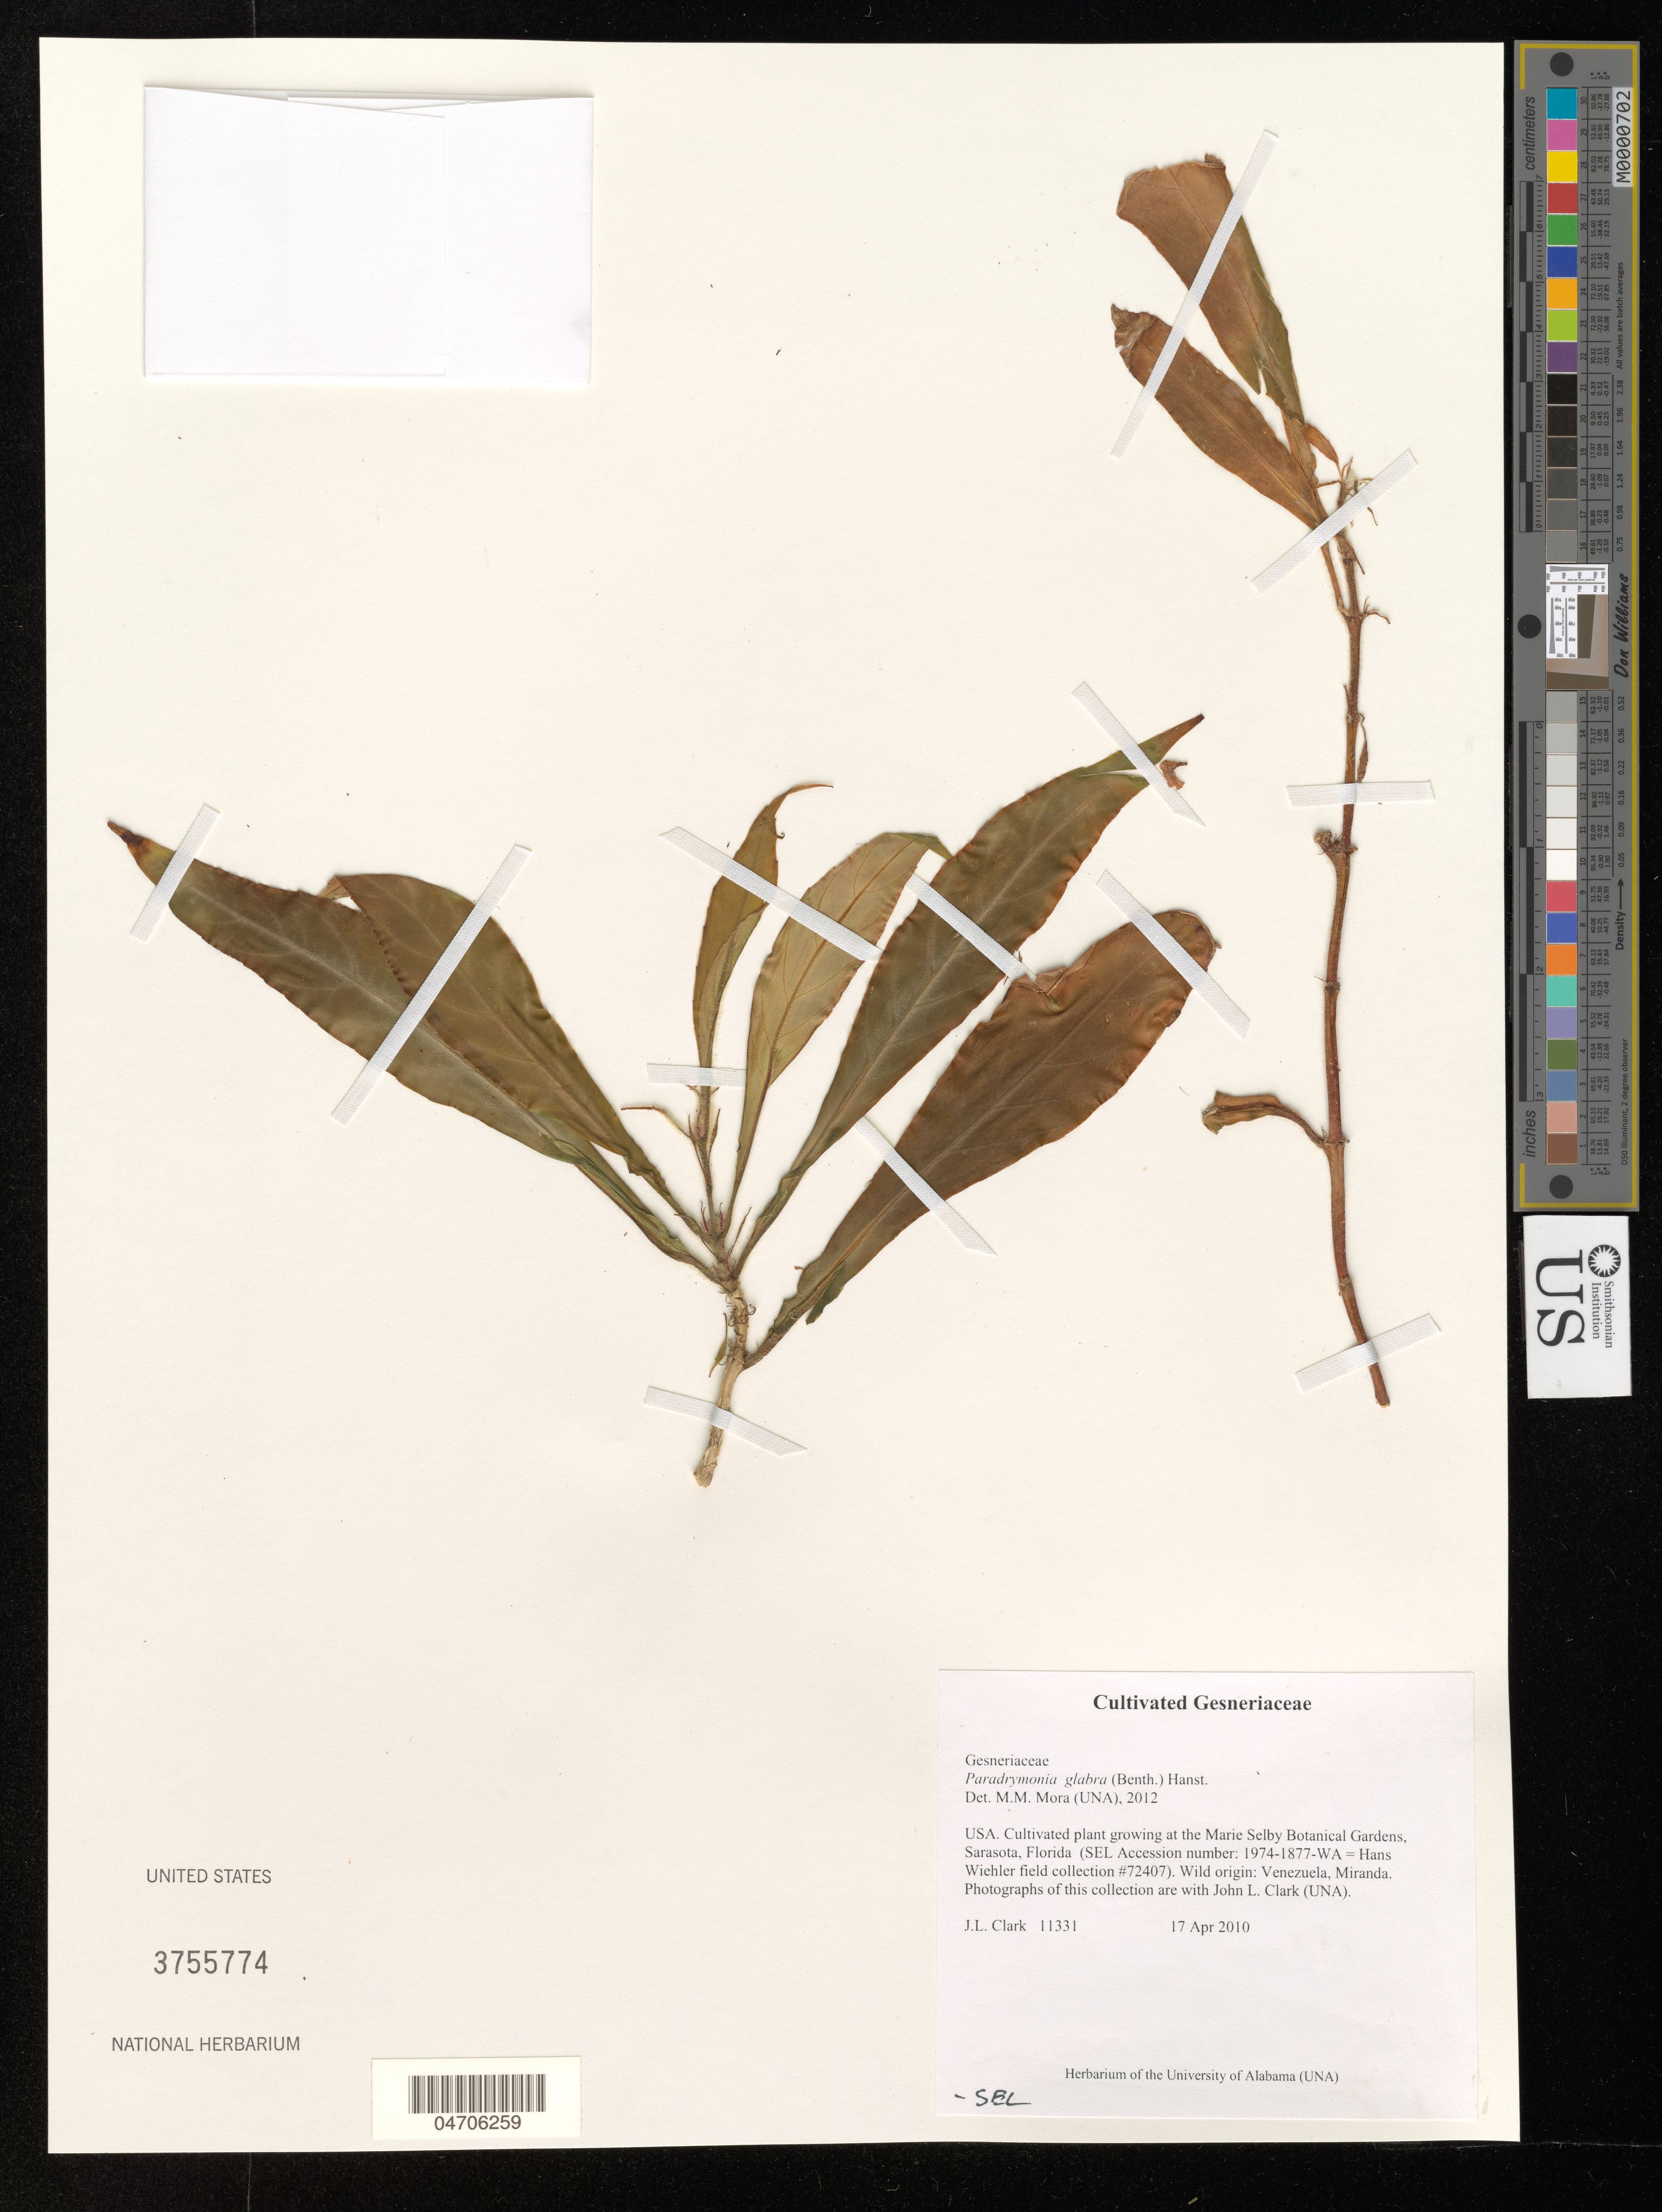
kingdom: Plantae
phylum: Tracheophyta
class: Magnoliopsida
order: Lamiales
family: Gesneriaceae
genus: Paradrymonia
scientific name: Paradrymonia glabra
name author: (Benth.) Hanst.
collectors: J. L. Clark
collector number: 11331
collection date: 2010-04-17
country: United States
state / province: Florida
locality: At the Marie Selby Botanical Gardens, Sarasota, (SEL Accession number: 1974-1877-WA = Hans Wiehler field collection #72407).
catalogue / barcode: US 3755774